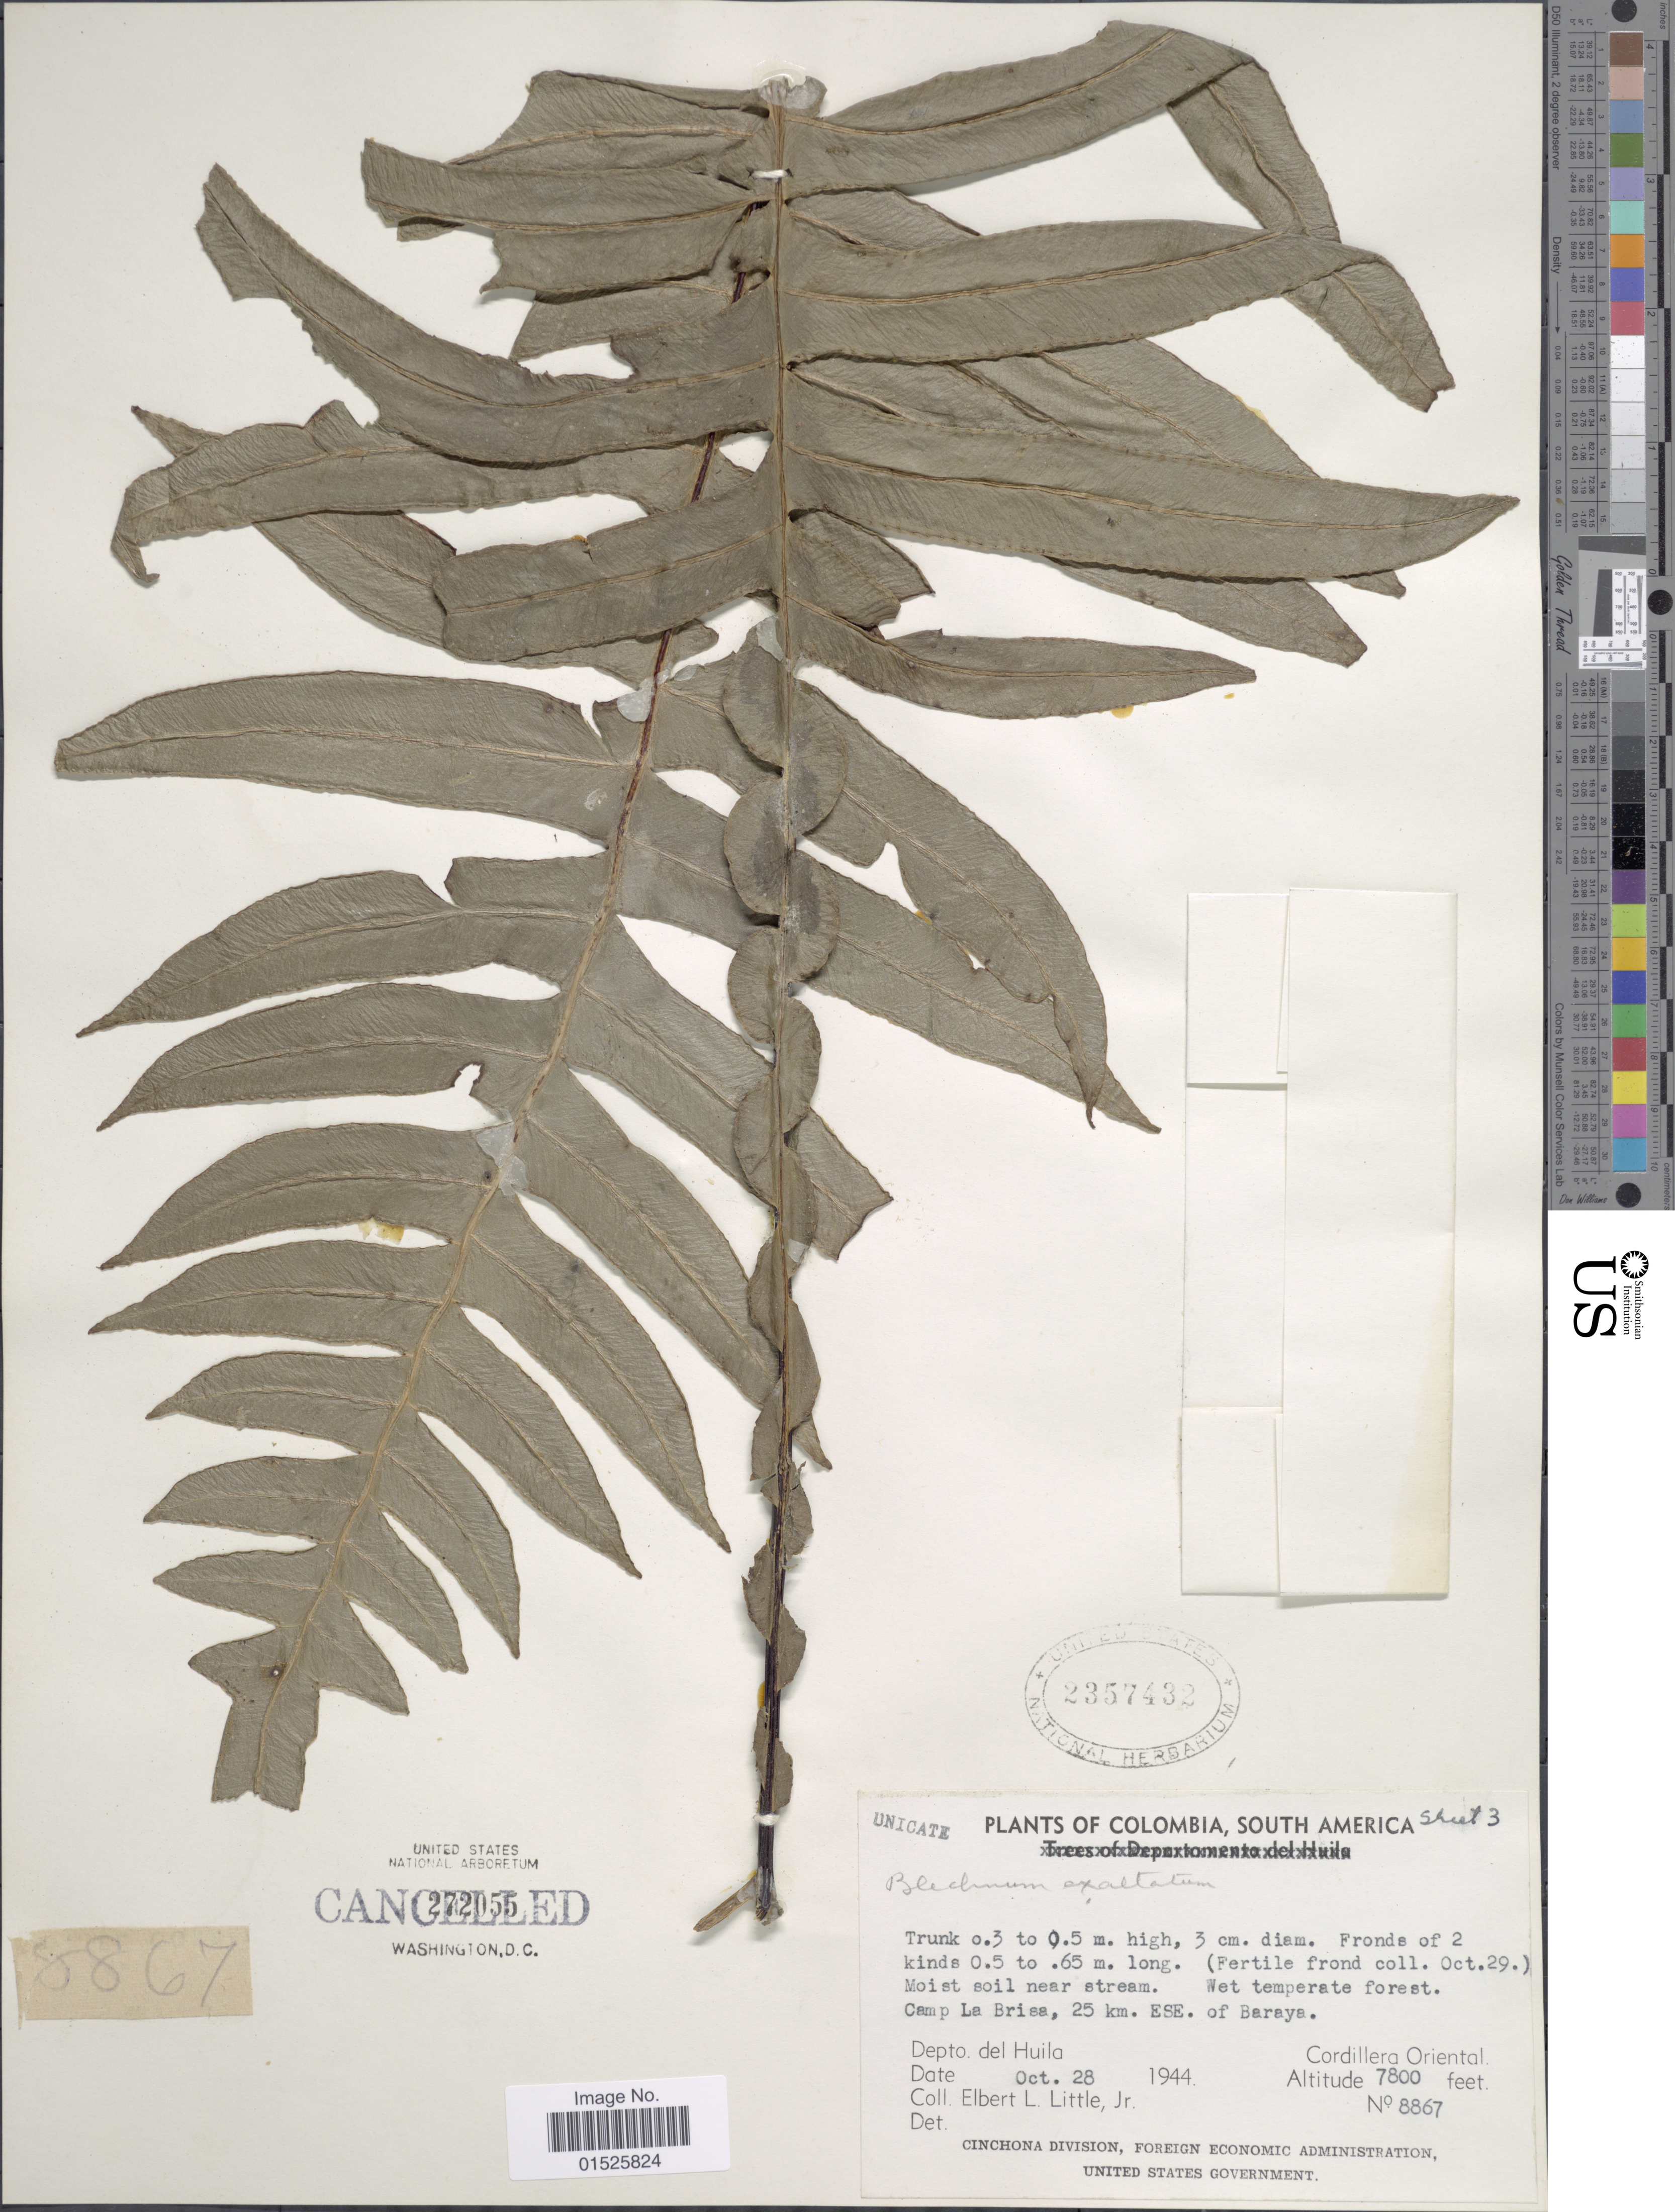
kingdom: Plantae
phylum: Tracheophyta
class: Polypodiopsida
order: Polypodiales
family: Blechnaceae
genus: Blechnum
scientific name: Blechnum divergens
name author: (Kunze) Mett.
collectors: E. L. Little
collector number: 8867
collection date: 1944-10-28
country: Colombia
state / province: Huila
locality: Camp La Brisa, 25 km. ESE. of Baraya. Cordillera Oriental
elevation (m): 2377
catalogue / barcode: US 2357432